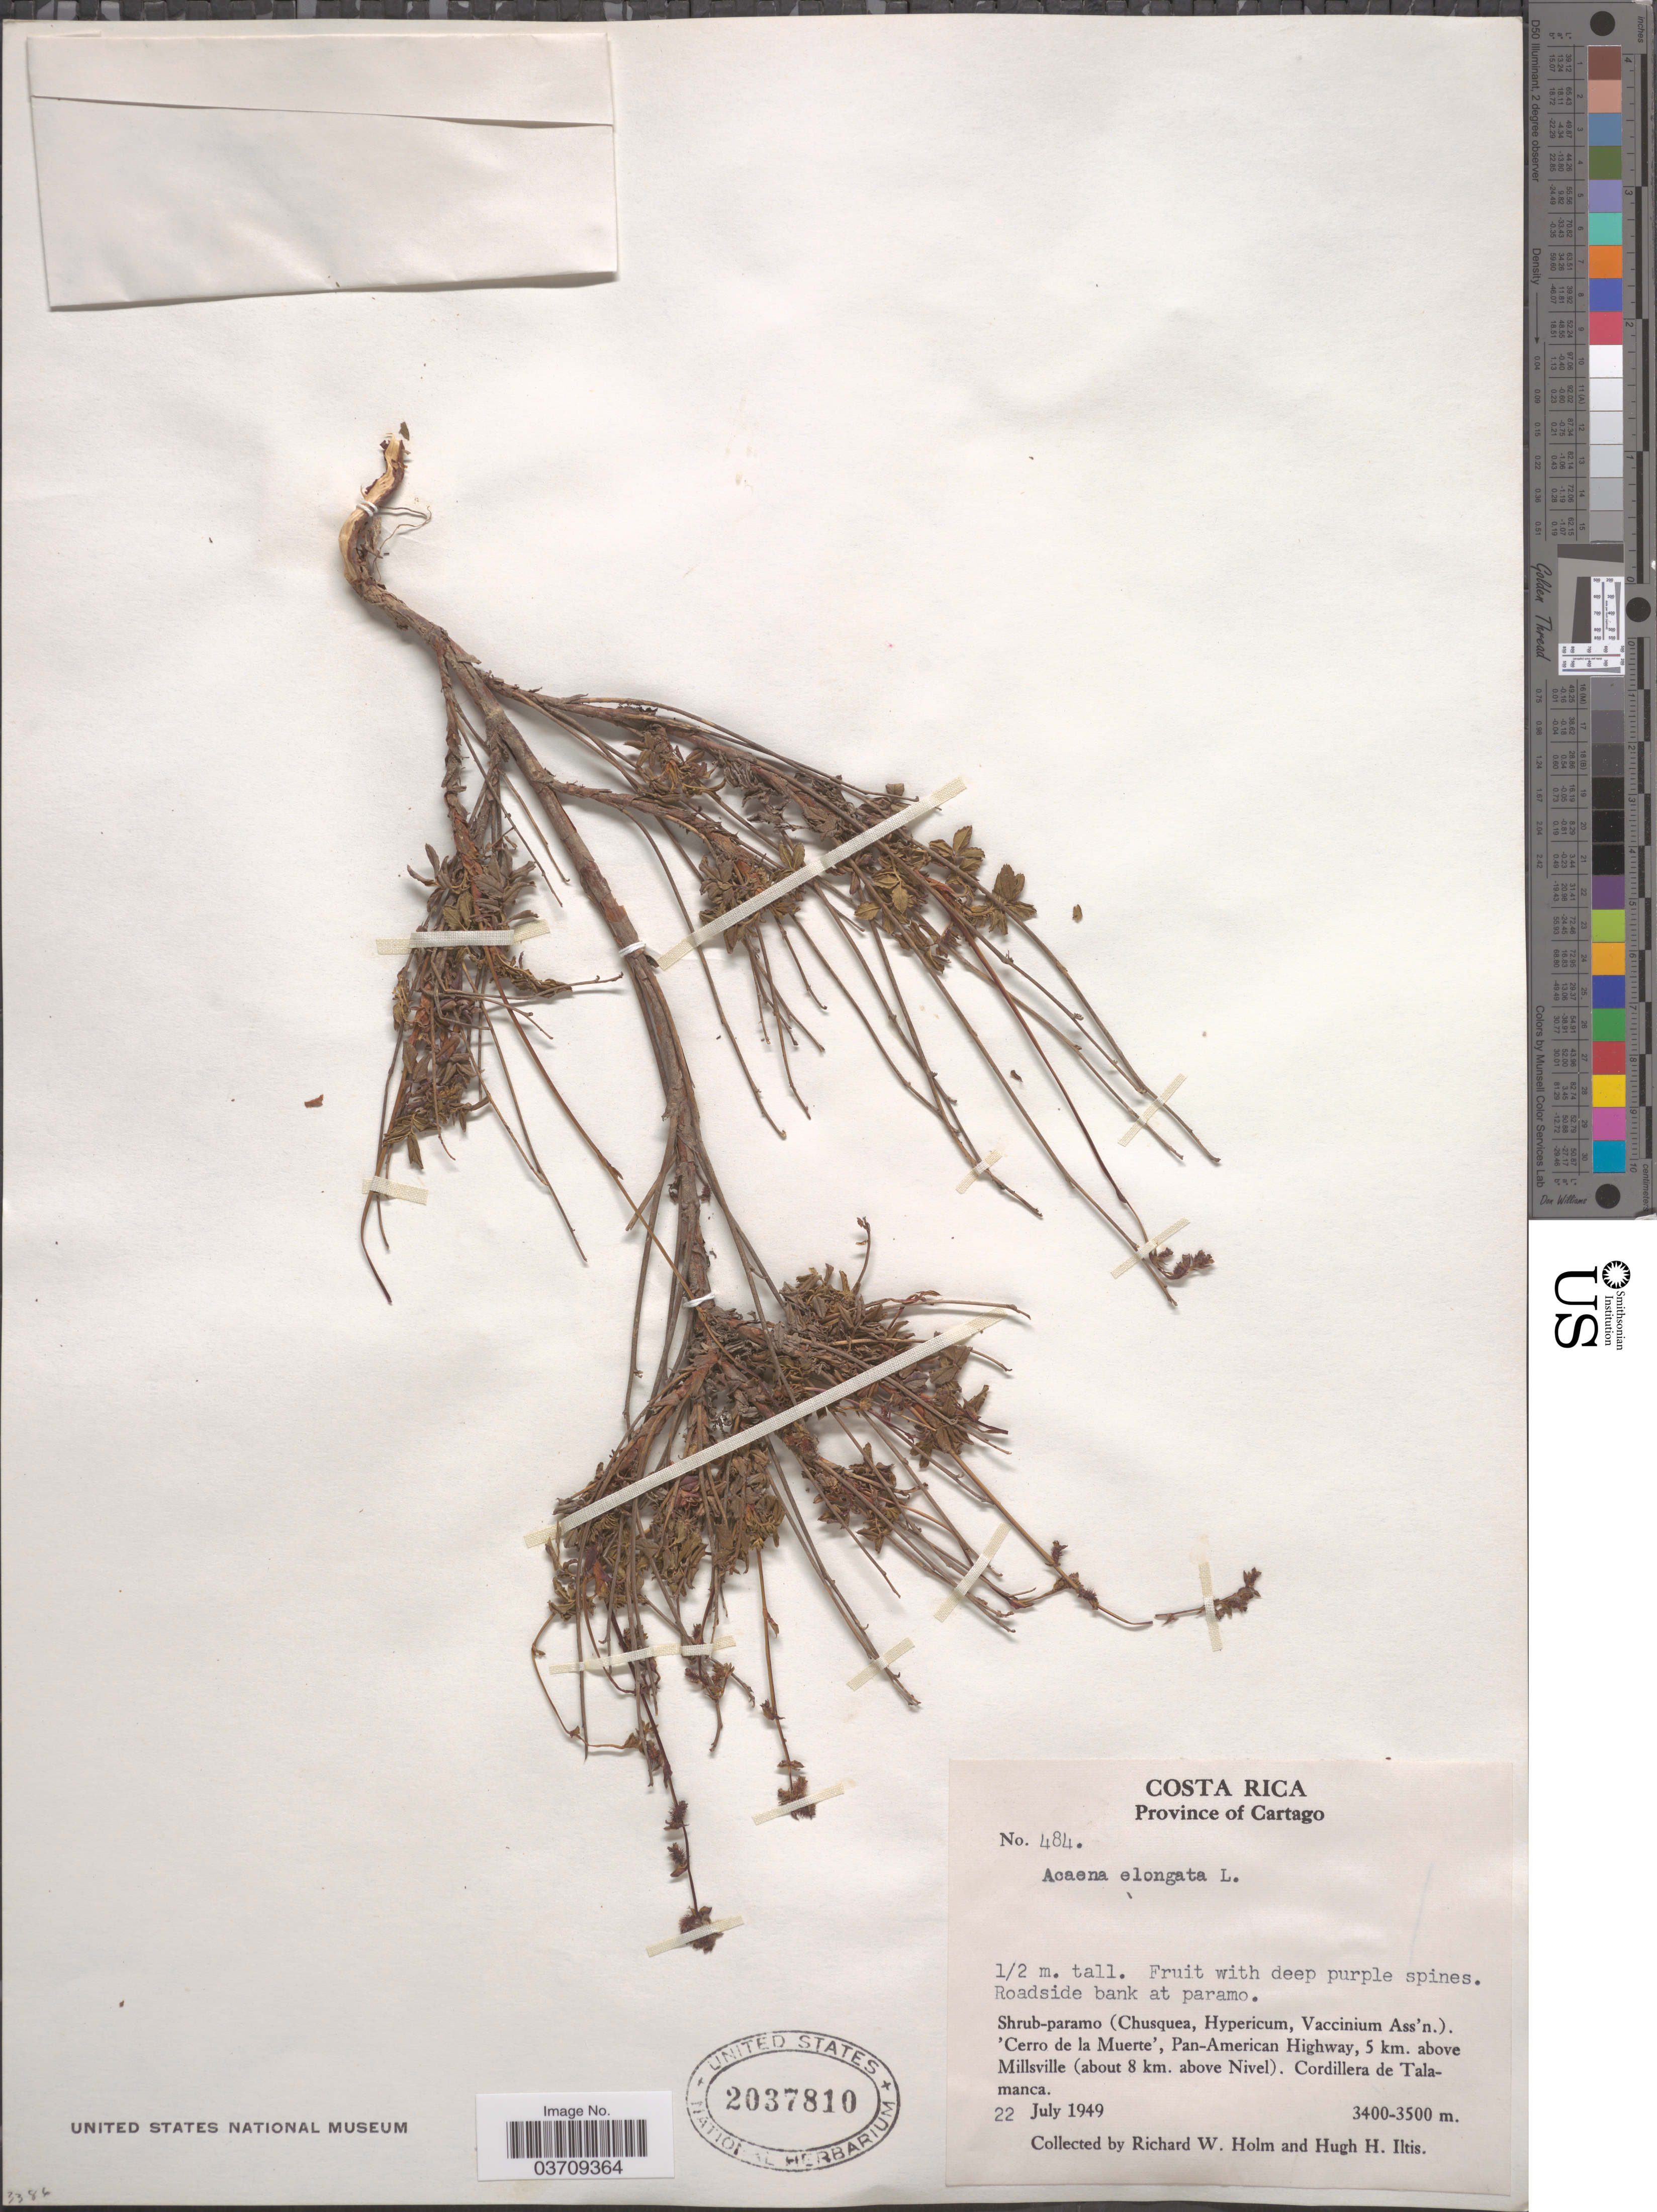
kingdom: Plantae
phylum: Tracheophyta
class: Magnoliopsida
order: Rosales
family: Rosaceae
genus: Acaena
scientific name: Acaena elongata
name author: L.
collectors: R. W. Holm & H. Iltis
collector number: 484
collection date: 1949-07-22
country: Costa Rica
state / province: Cartago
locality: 'Cerro de la Muerte', Pan-American Highway, 5 km. above Millsville (about 8 km. above Nivel). Cordillera de Talamanca.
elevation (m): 3400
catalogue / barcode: US 2037810